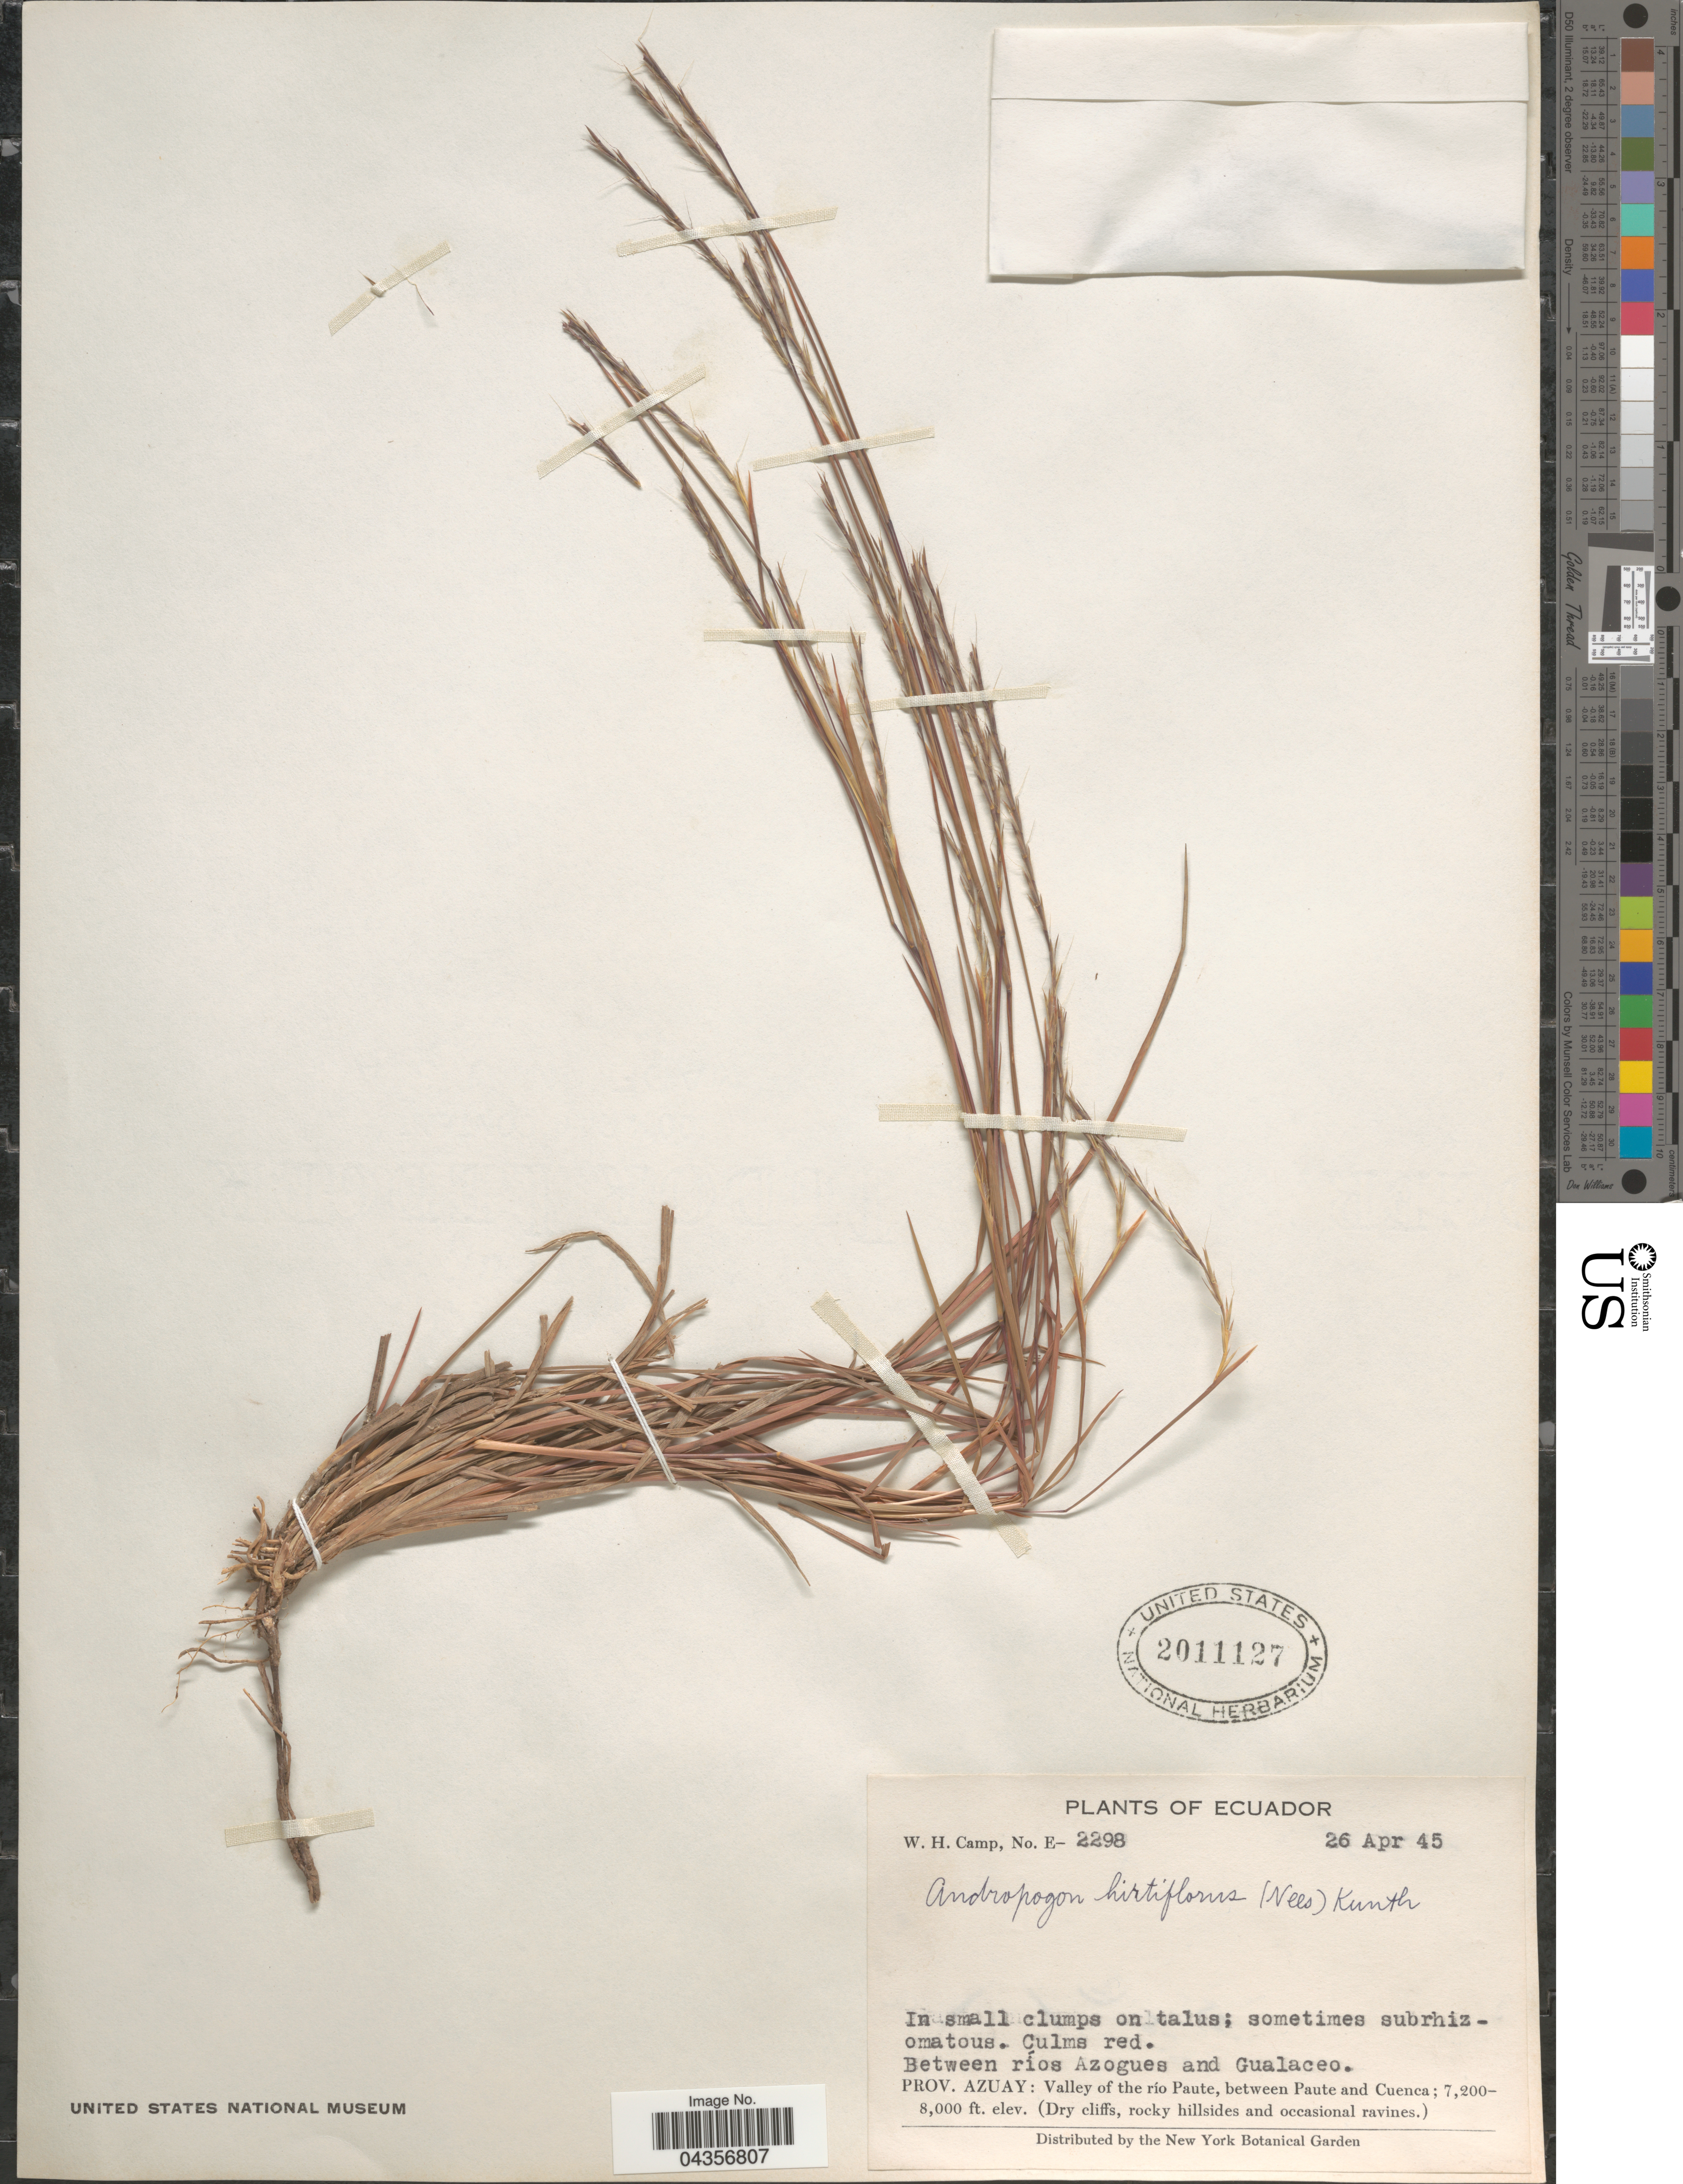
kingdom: Plantae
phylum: Tracheophyta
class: Liliopsida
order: Poales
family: Poaceae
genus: Schizachyrium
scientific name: Schizachyrium sanguineum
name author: (Retz.) Alston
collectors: W. H. Camp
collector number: E-2298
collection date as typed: Transcribed d/m/y: 26/4/45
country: Ecuador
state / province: Azuay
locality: Between ríos Azogues and Gualaceo. Prov. Azuay: Valley of the río Paute, between Paute and Cuenca.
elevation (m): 2195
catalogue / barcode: US 2011127